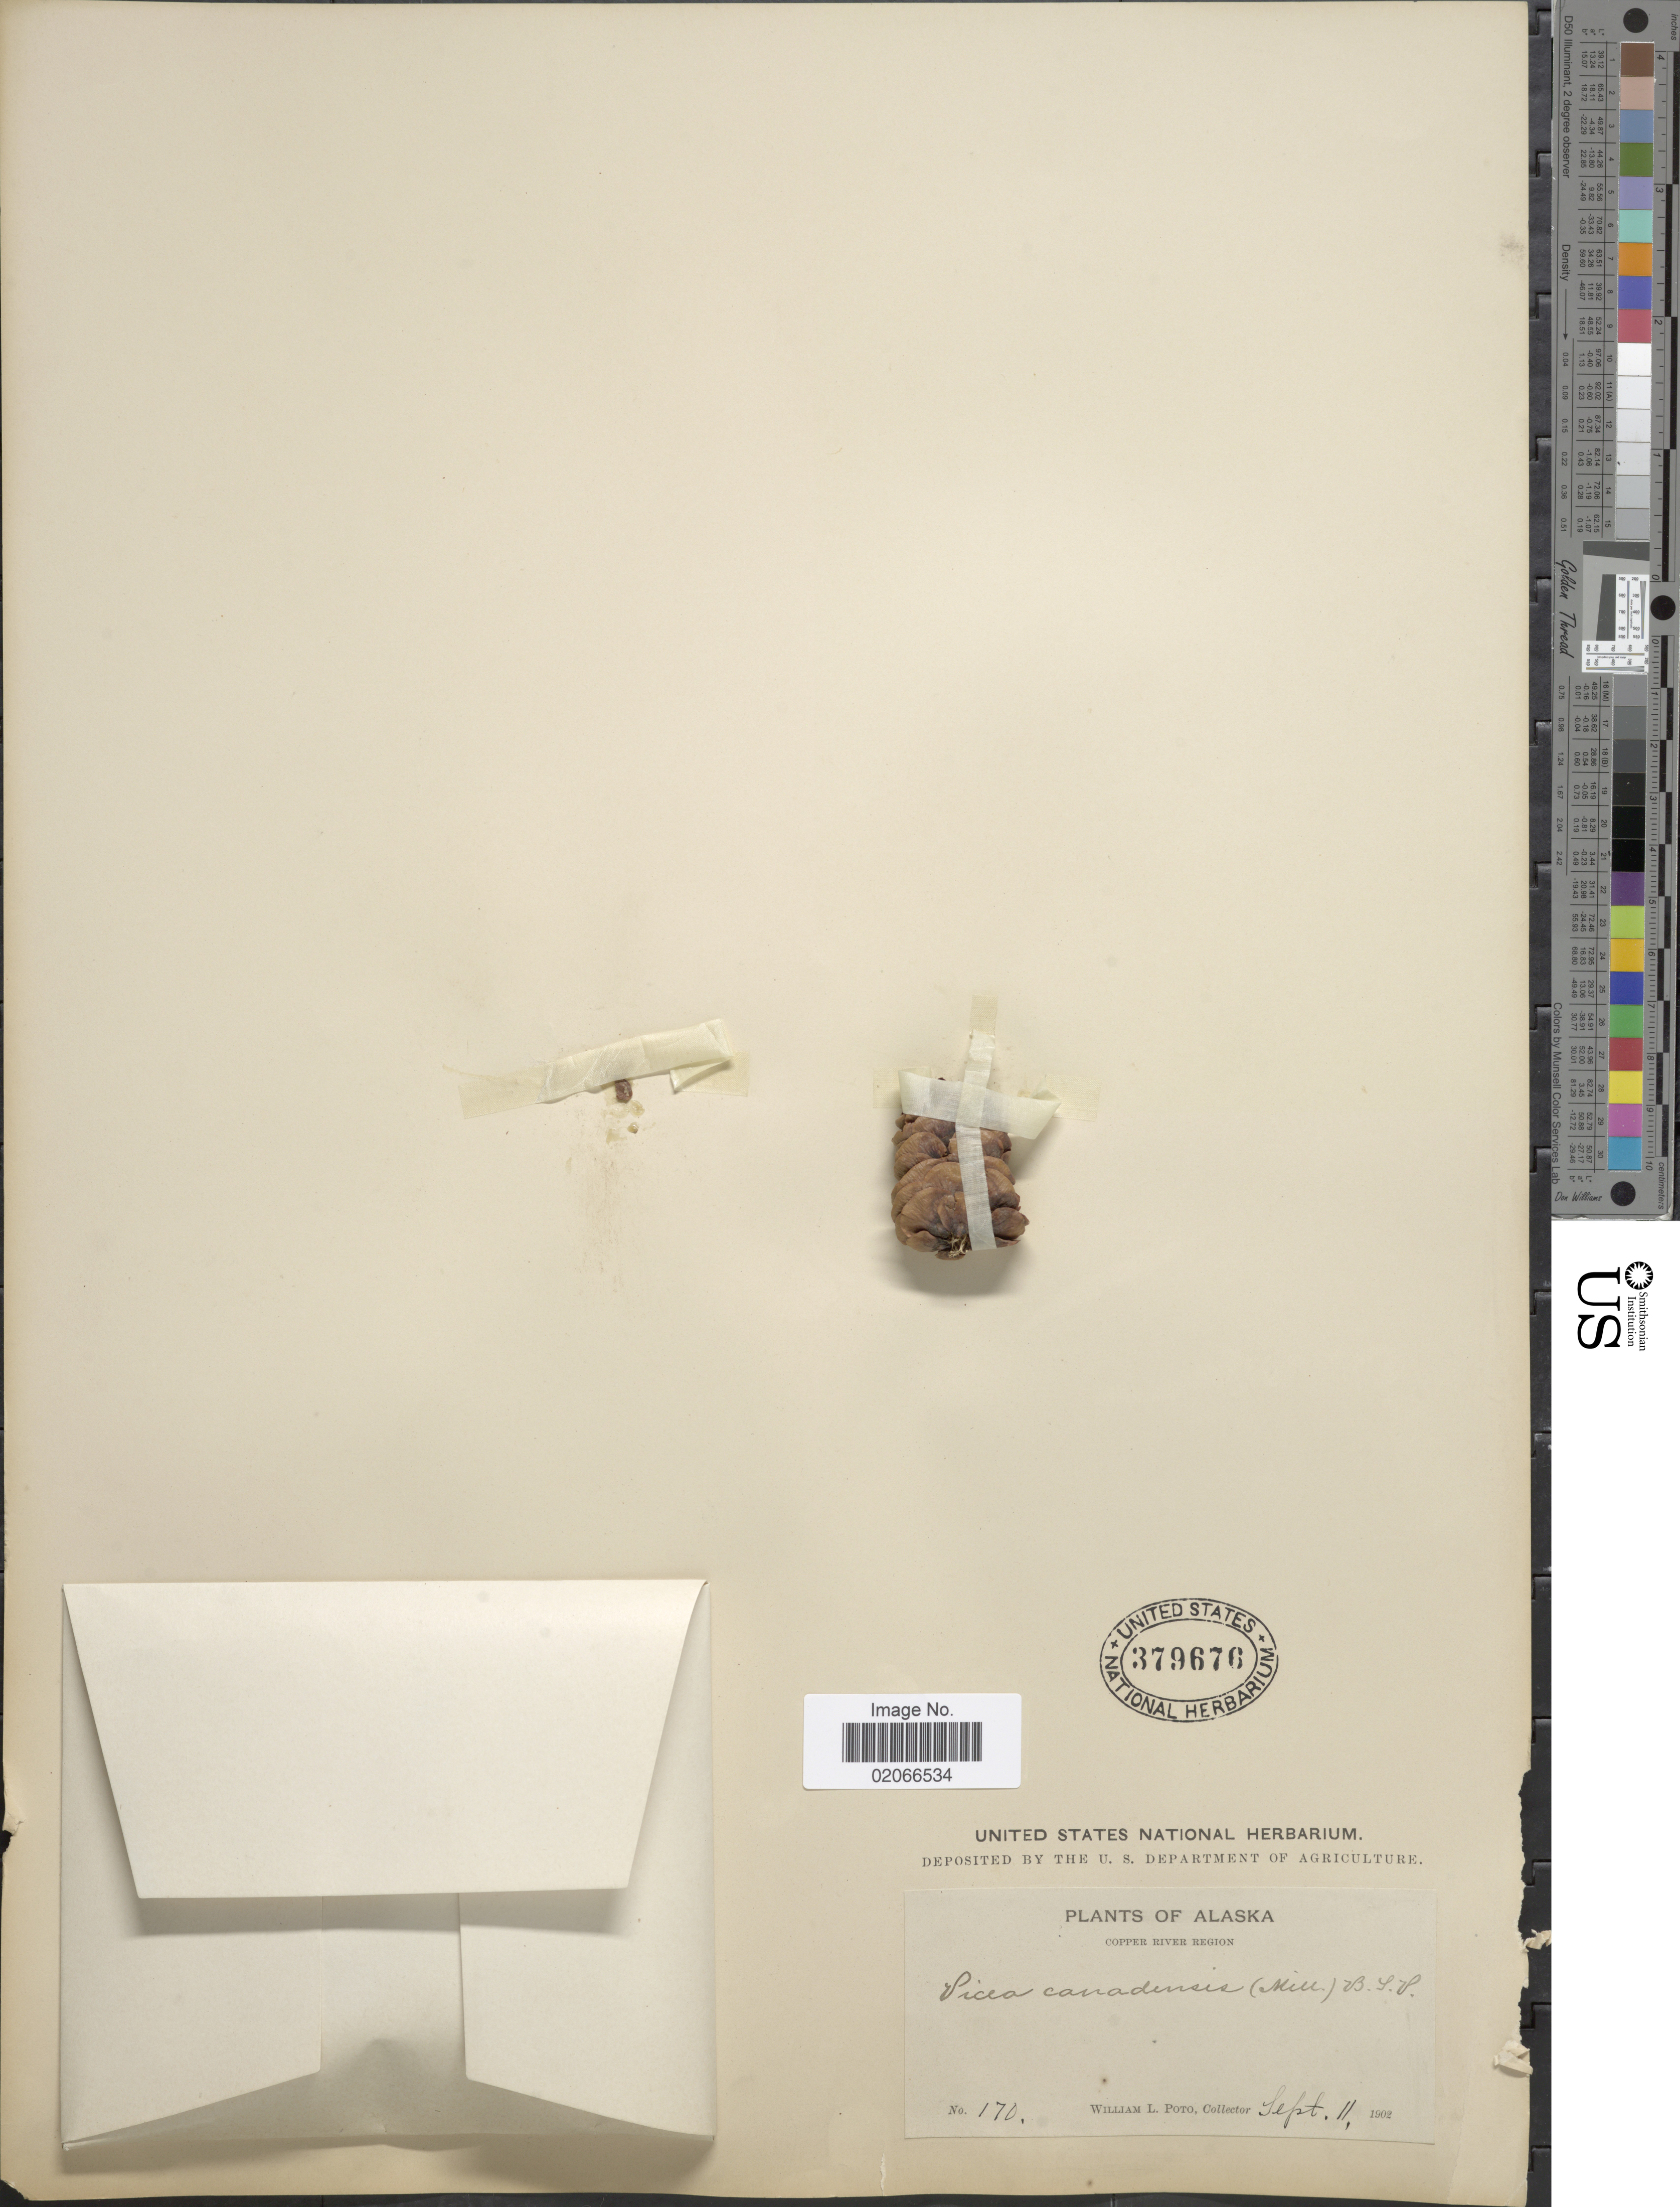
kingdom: Plantae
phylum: Tracheophyta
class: Pinopsida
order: Pinales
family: Pinaceae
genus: Picea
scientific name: Picea glauca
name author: (Moench) Voss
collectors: W. Poto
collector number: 170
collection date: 1902-09-11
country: United States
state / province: Alaska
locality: Copper River region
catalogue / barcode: US 379676